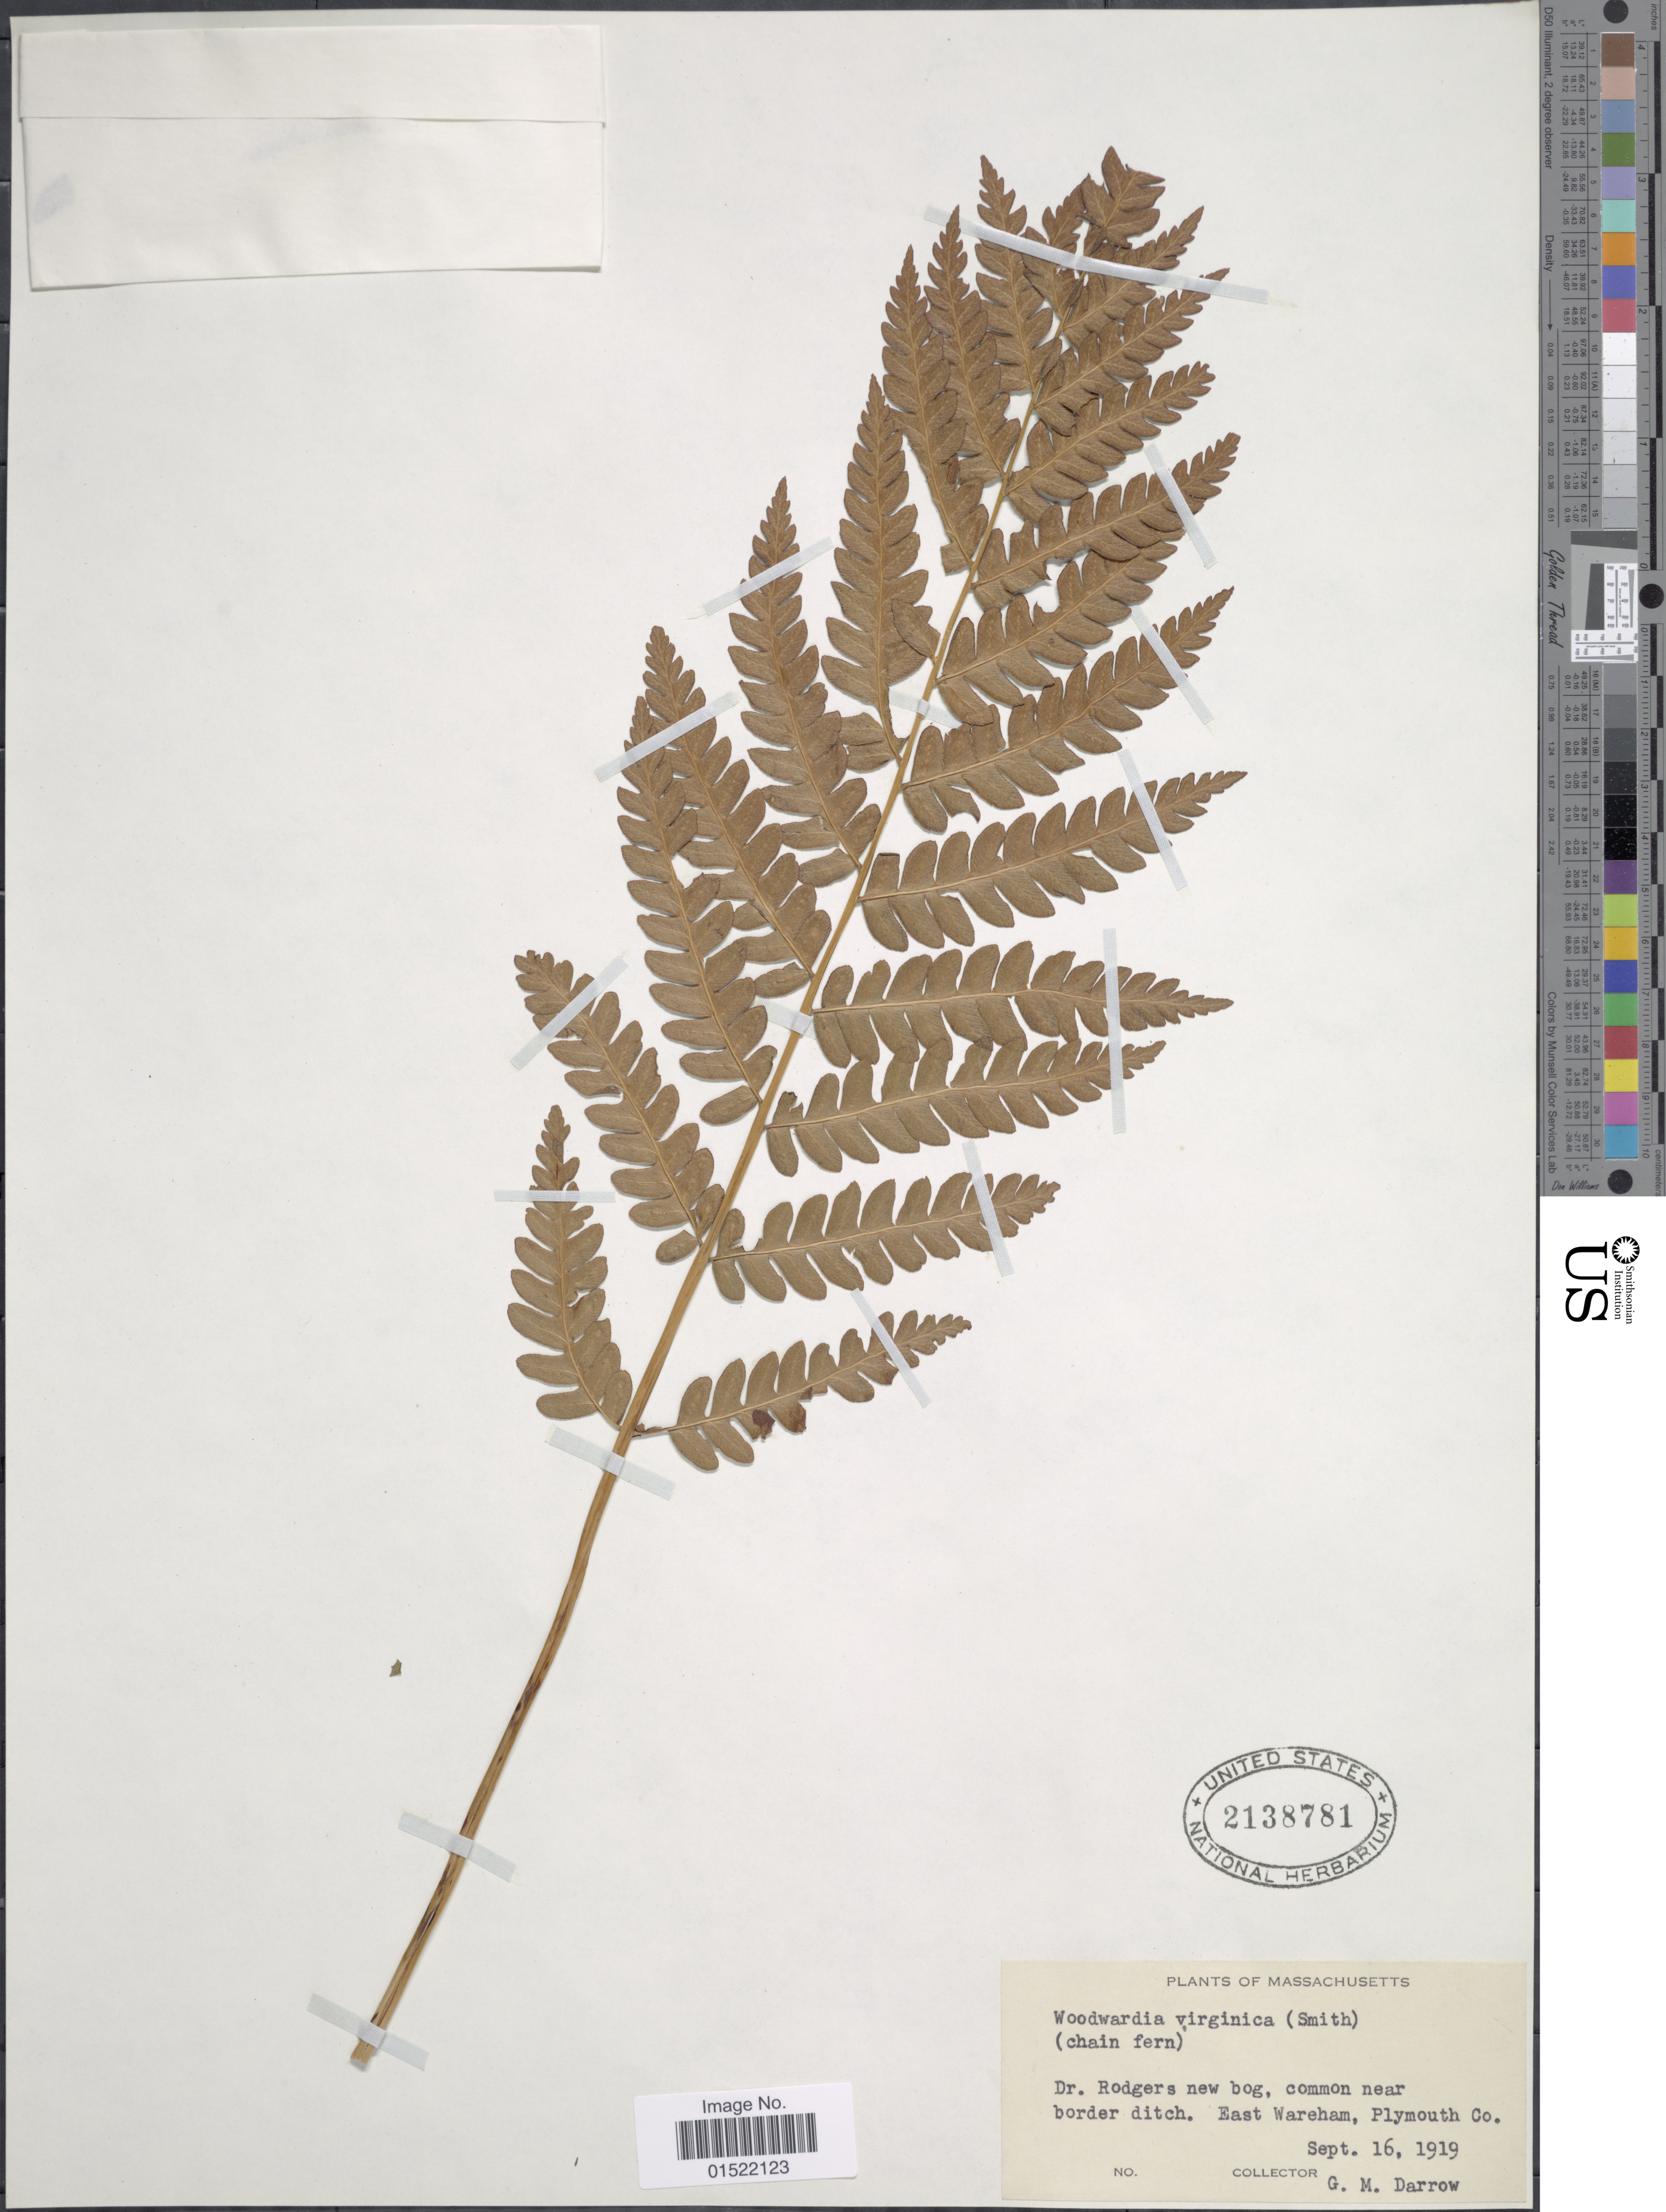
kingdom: Plantae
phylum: Tracheophyta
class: Polypodiopsida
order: Polypodiales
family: Blechnaceae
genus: Woodwardia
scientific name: Woodwardia virginica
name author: (L.) R.M. Sm.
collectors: G. Darrow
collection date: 1919-09-16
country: United States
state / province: Massachusetts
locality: Dr. Rodgers new bog, common near border ditch, East Wareham, Plymouth co.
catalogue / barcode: US 2138781